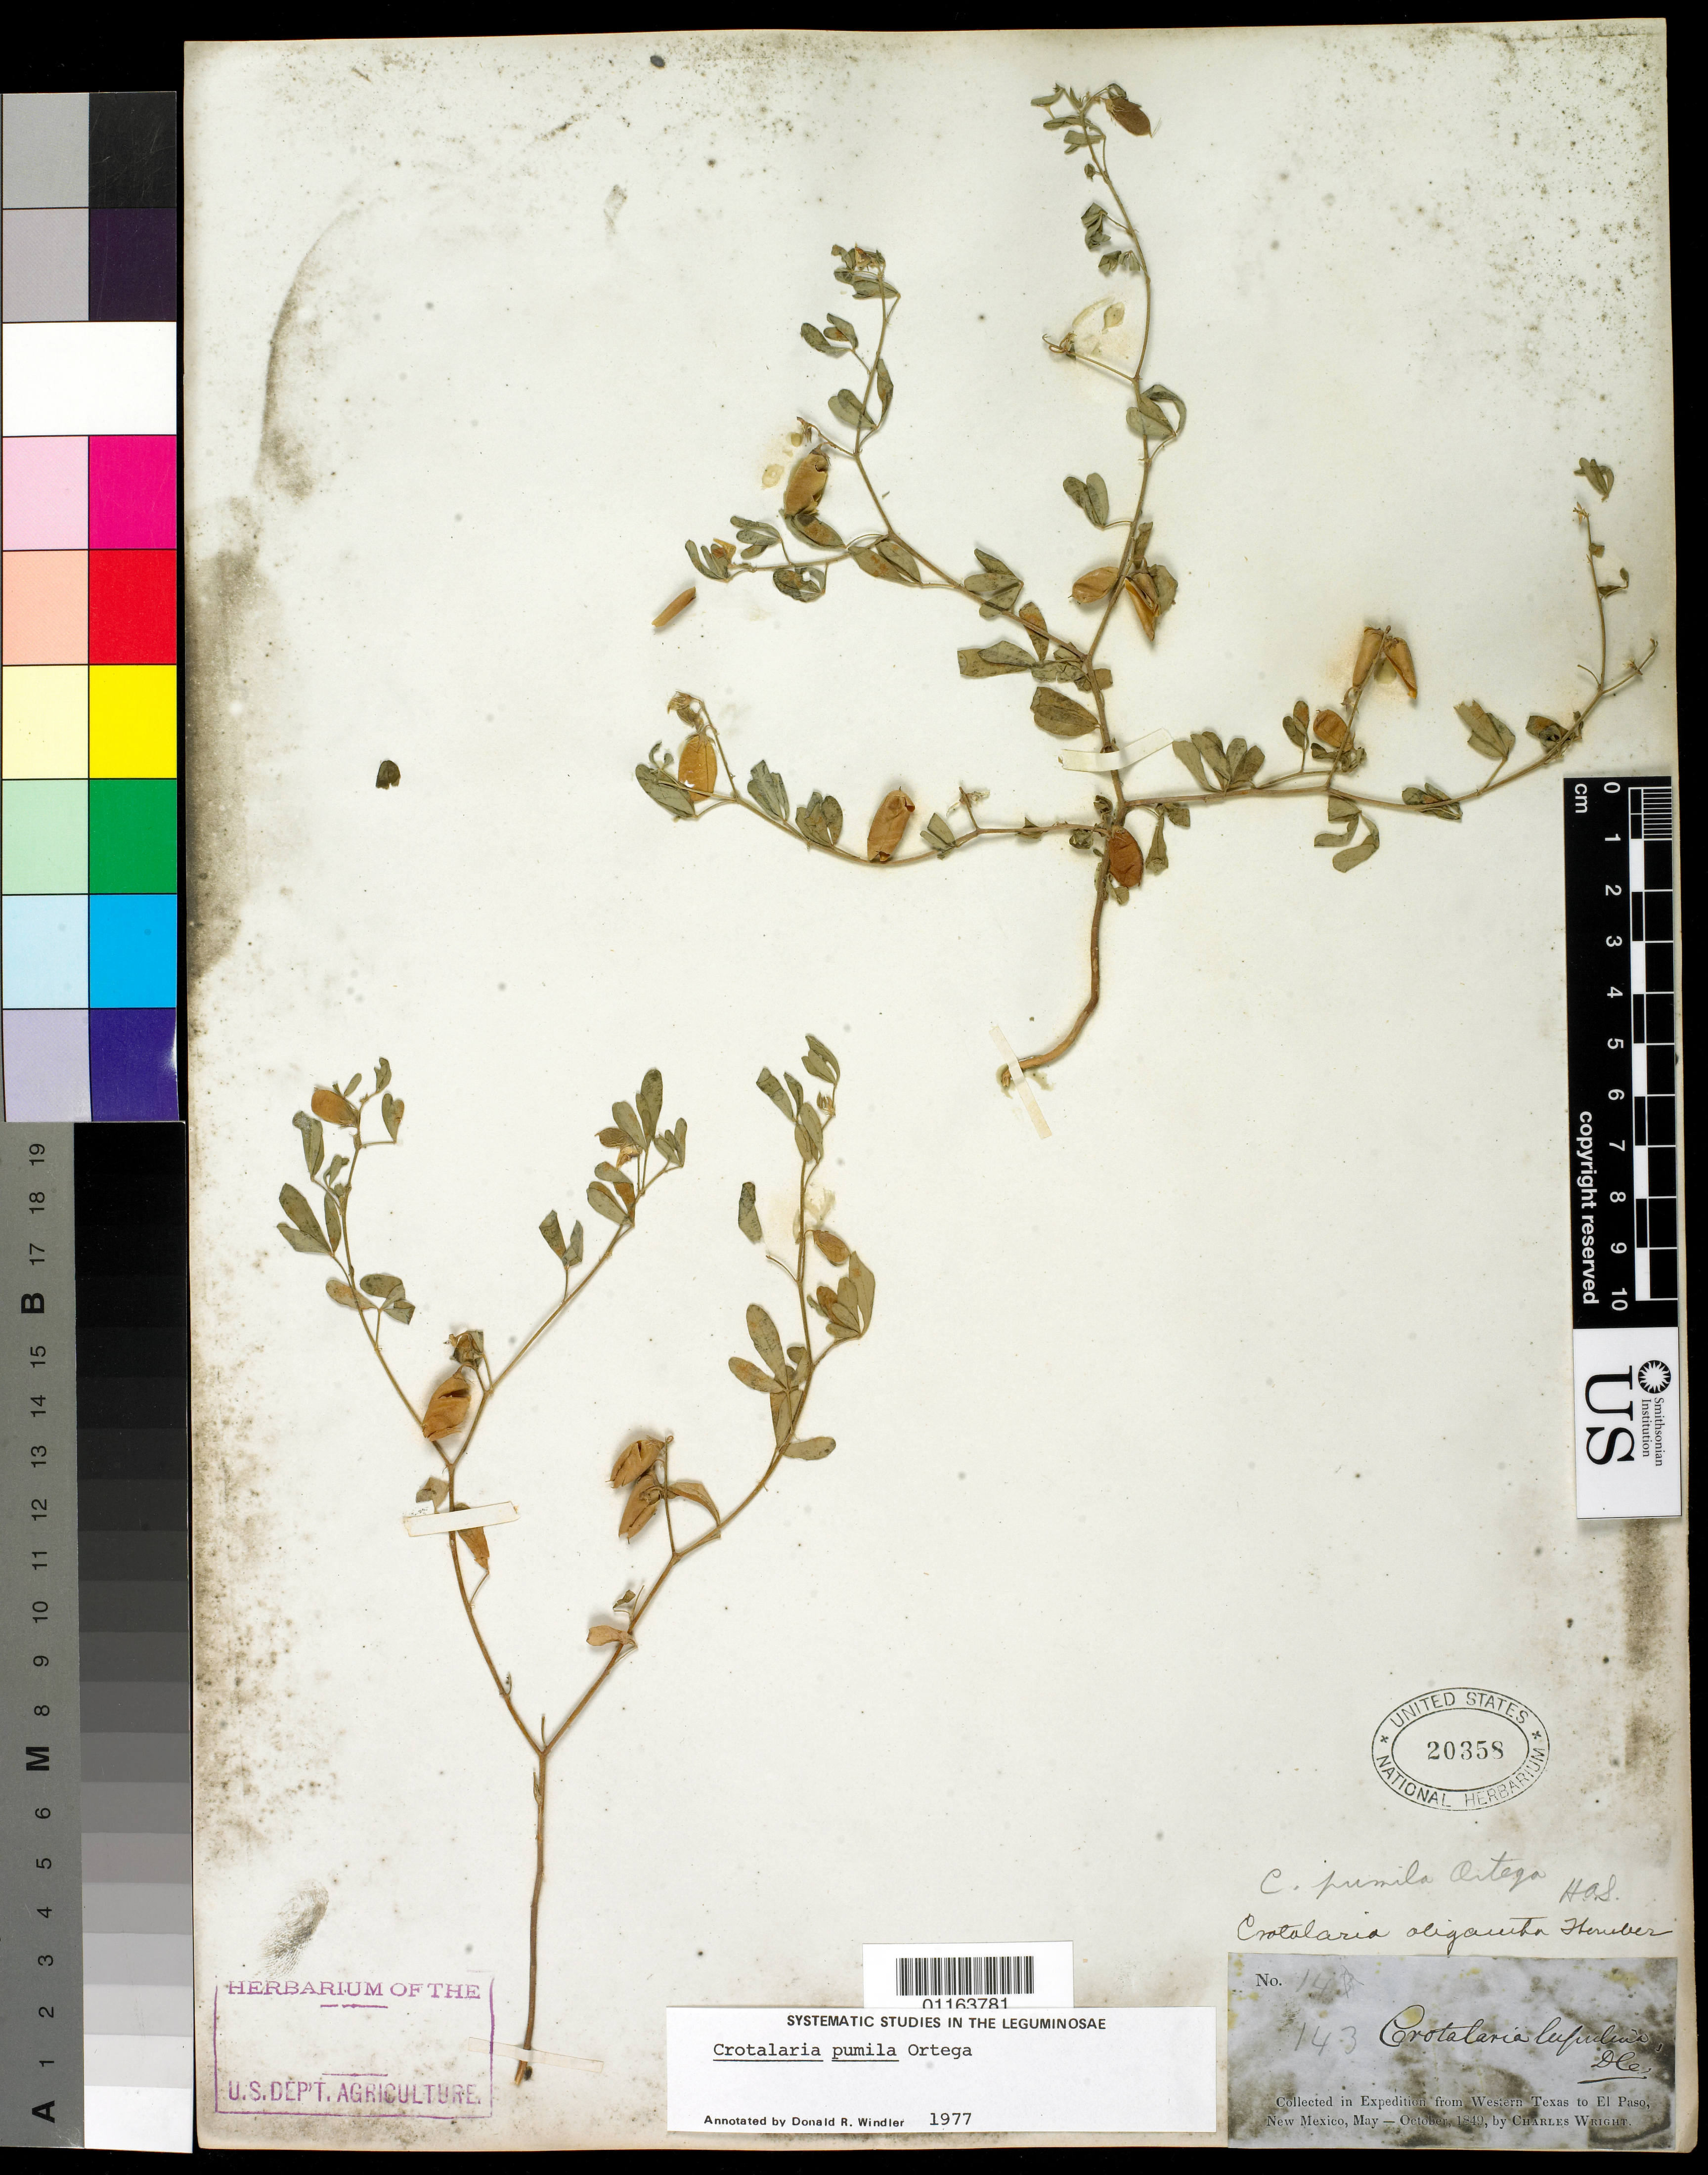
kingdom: Plantae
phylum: Tracheophyta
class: Magnoliopsida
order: Fabales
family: Fabaceae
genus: Crotalaria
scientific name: Crotalaria pumila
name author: Ortega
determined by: Windler, D. R.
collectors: C. Wright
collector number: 143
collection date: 1849-05/1849-10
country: United States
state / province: New Mexico / Texas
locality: Western Texas to El Paso.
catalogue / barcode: US 20358